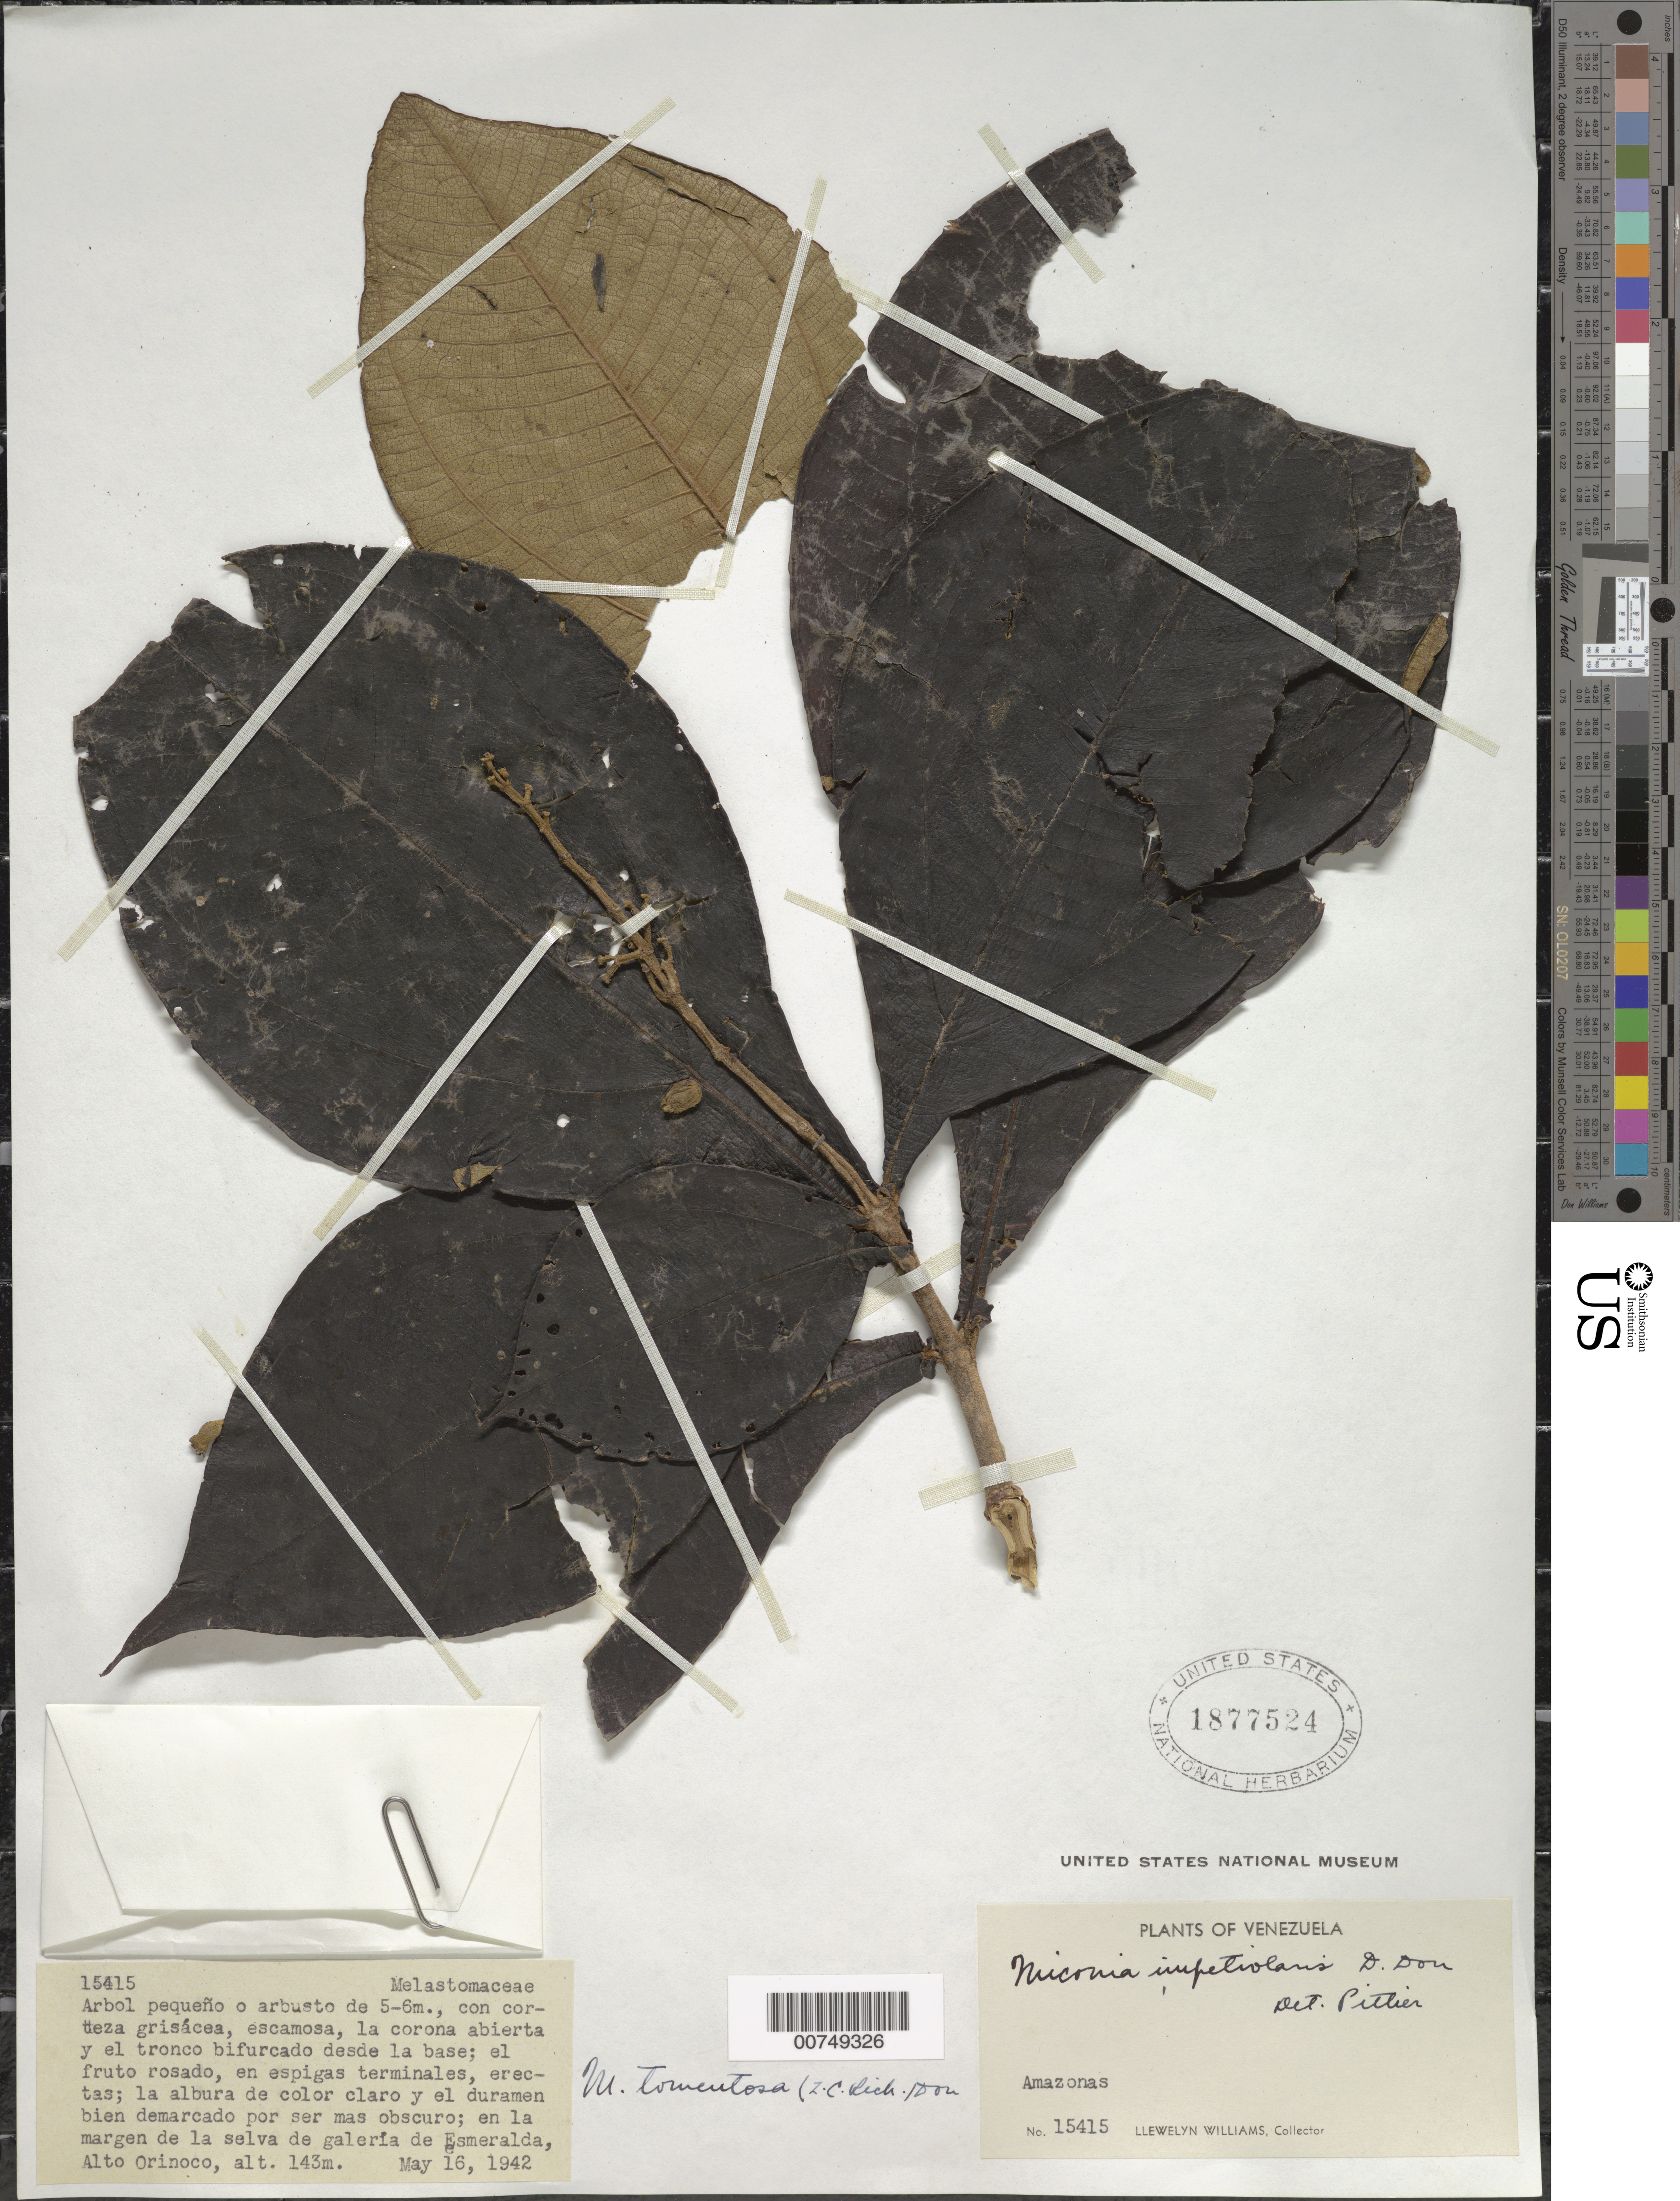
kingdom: Plantae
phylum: Tracheophyta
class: Magnoliopsida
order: Myrtales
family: Melastomataceae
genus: Miconia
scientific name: Miconia tomentosa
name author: (Rich.) D. Don ex DC.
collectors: Ll. Williams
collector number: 15415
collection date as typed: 16-May-42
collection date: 1942-05-16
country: Venezuela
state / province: Amazonas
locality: Esmeralda, Alto Orinoco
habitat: Margen de la selva de galeria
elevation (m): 143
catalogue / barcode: US 1877524